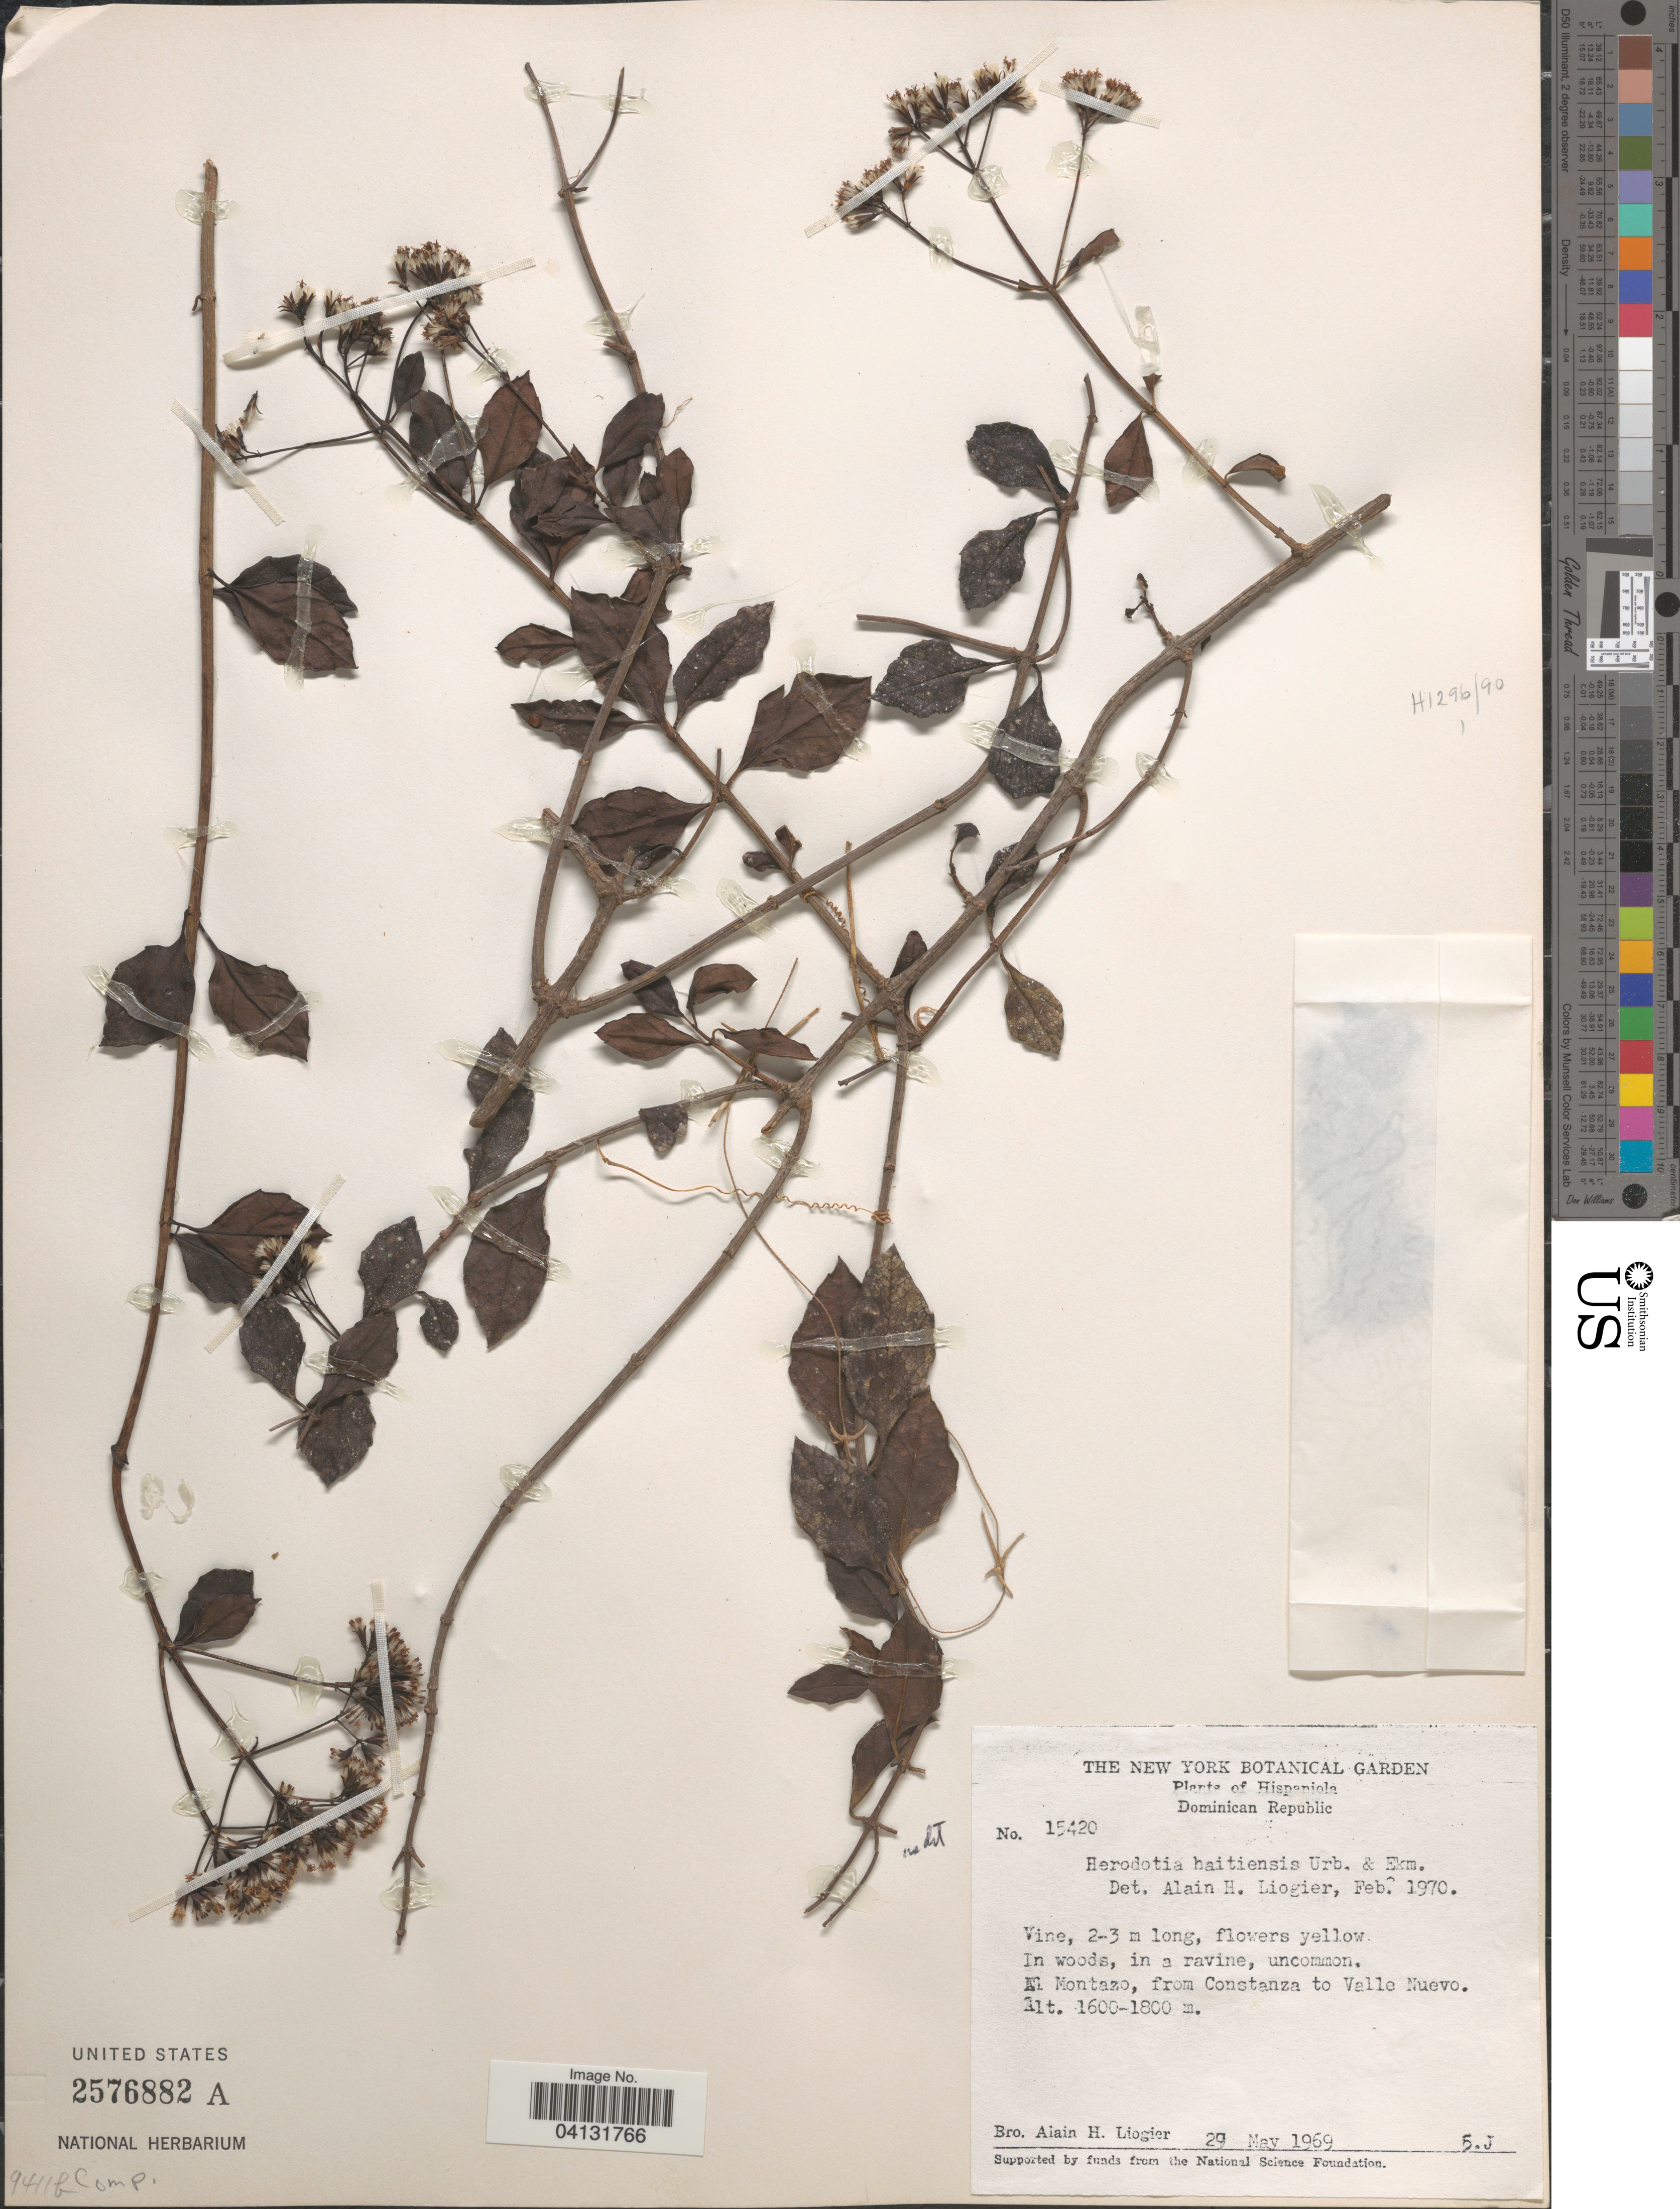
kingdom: Plantae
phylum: Tracheophyta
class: Magnoliopsida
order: Asterales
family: Asteraceae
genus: Herodotia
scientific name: Herodotia haitiensis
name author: Urb. & Ekman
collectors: A. H. Liogier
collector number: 15420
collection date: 1969-05-29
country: Dominican Republic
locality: Hispaniola. El Montazo, from Constanza to Valle Nuevo.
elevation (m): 1600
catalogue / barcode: US 2576882A